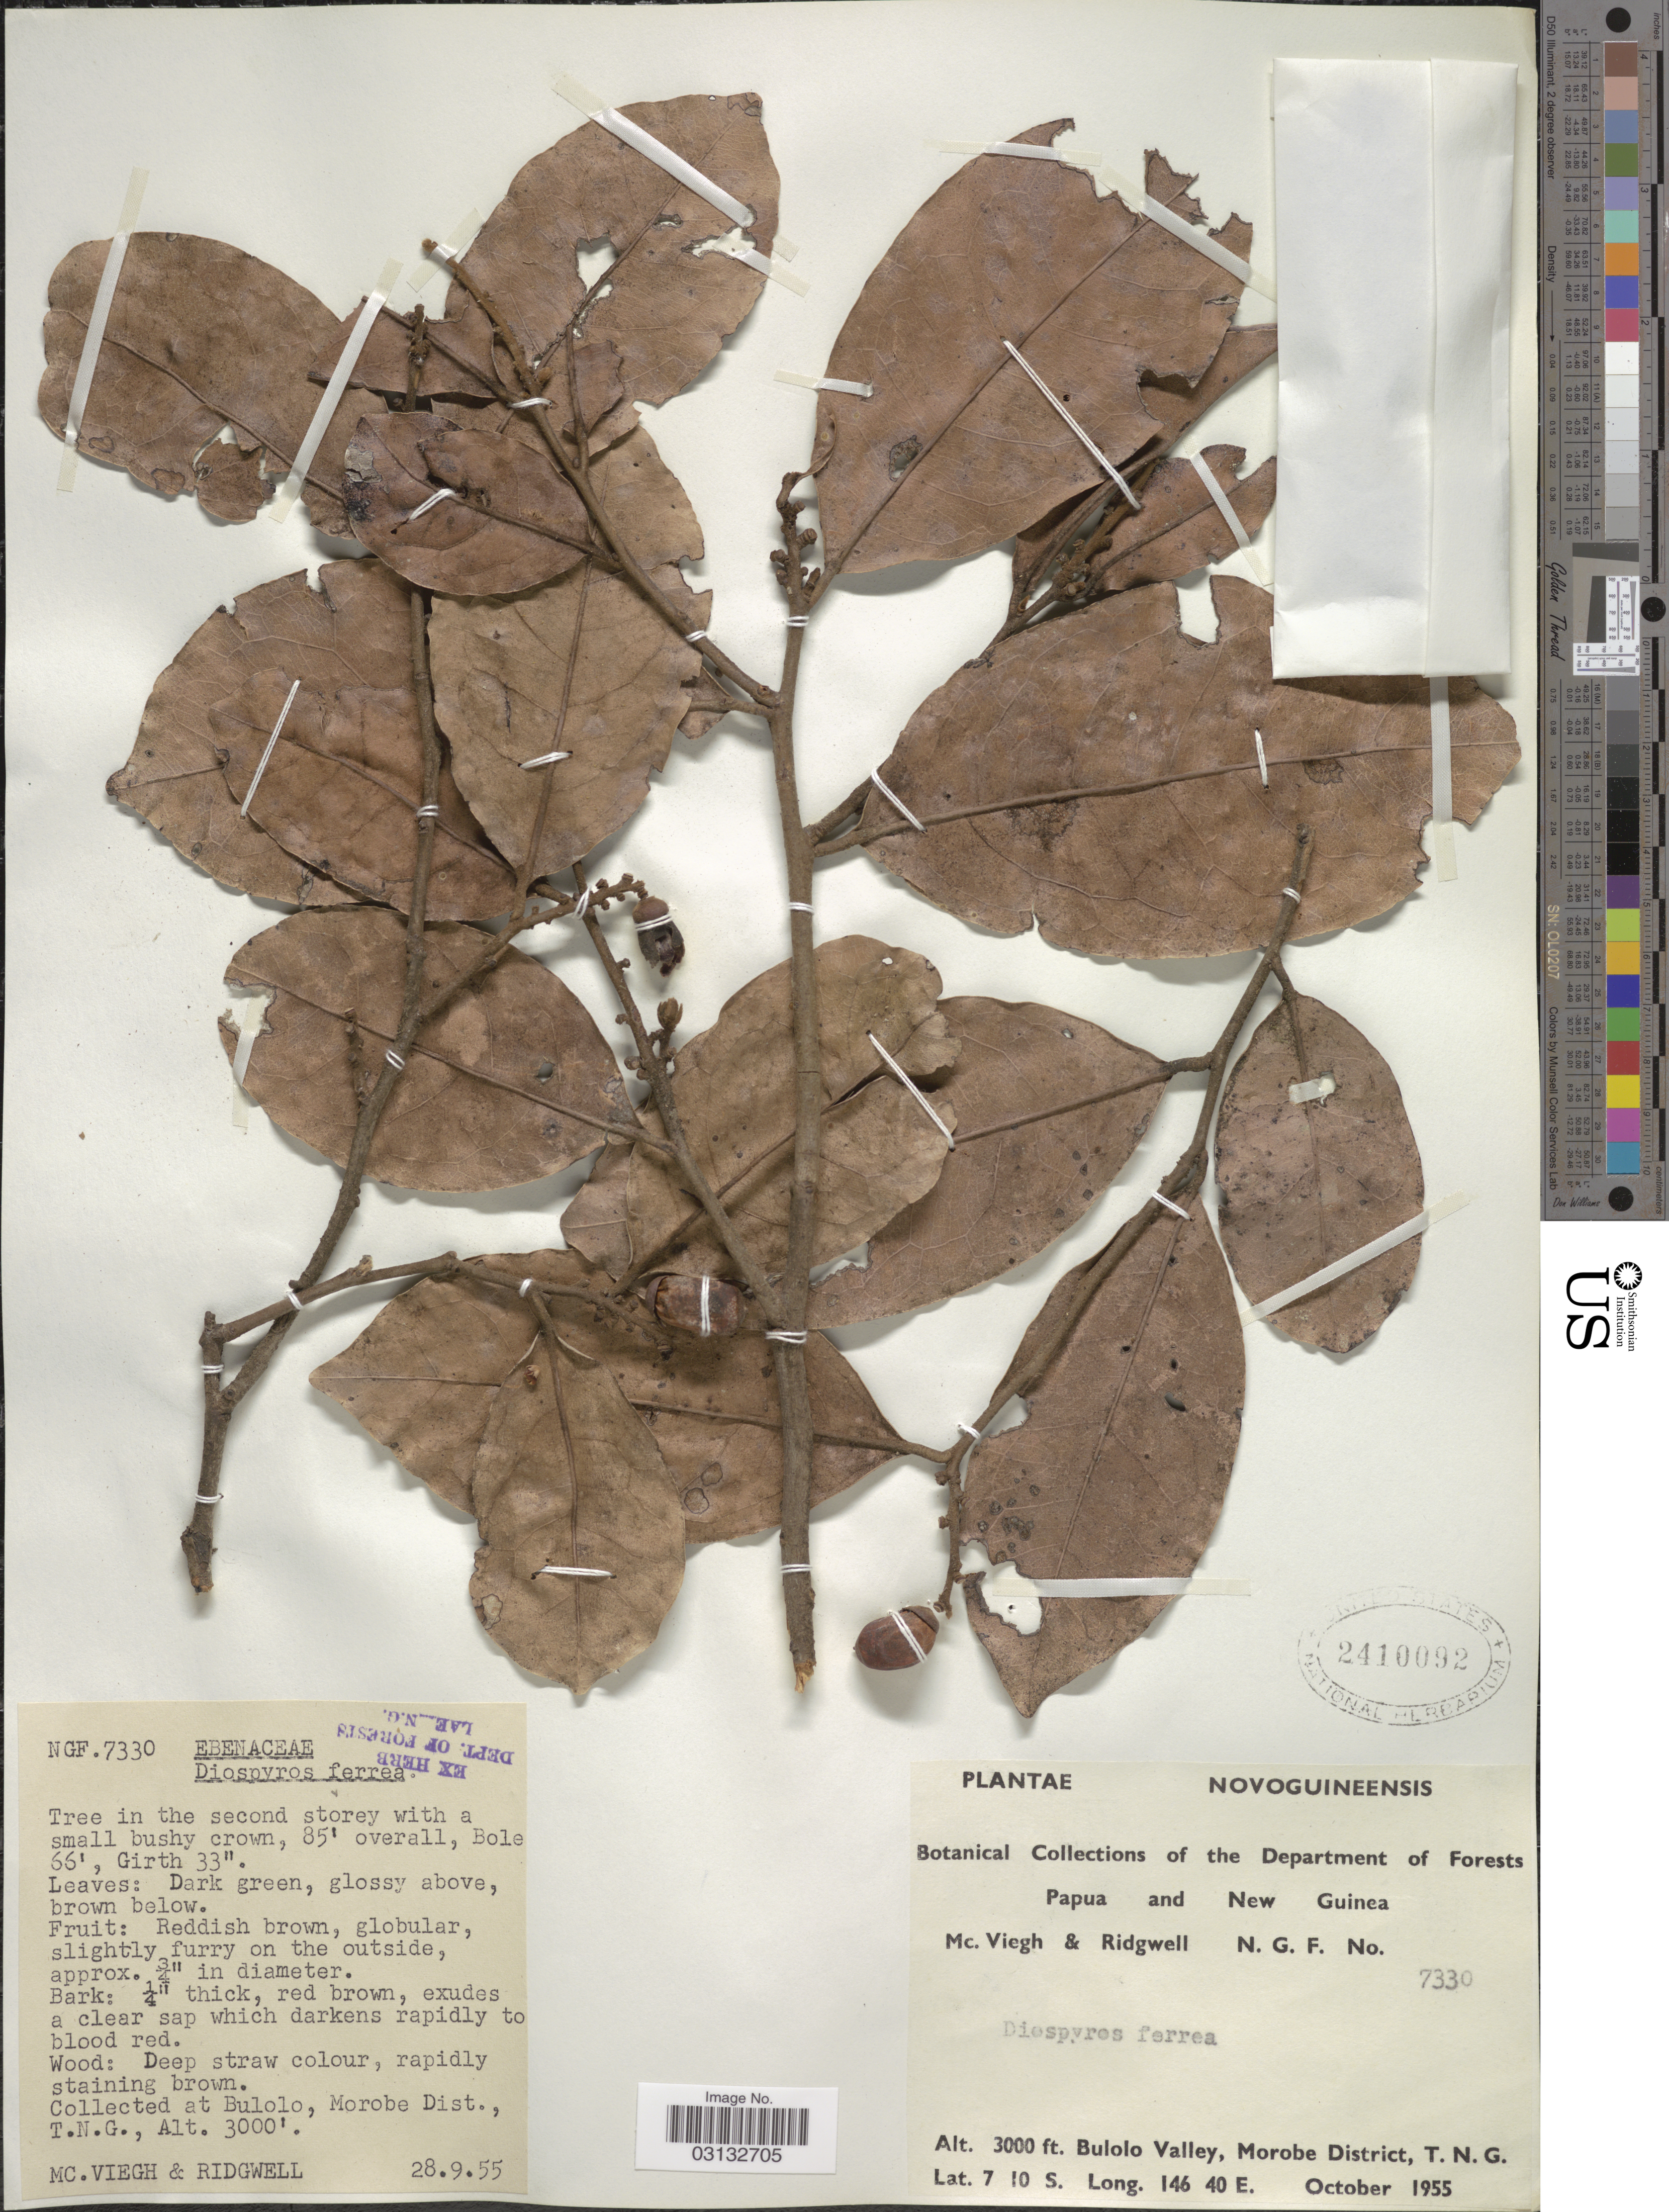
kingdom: Plantae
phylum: Tracheophyta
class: Magnoliopsida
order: Ericales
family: Ebenaceae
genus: Diospyros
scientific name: Diospyros ferrea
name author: (Willd.) Bakh.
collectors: M. Viegh & R. Ridgwell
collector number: NGF7330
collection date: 1955-09-28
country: Papua New Guinea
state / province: Morobe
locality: Collected at Bulolo, Morobe Dist., T.N.G. Bulolo Valley.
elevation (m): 914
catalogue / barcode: US 2410092